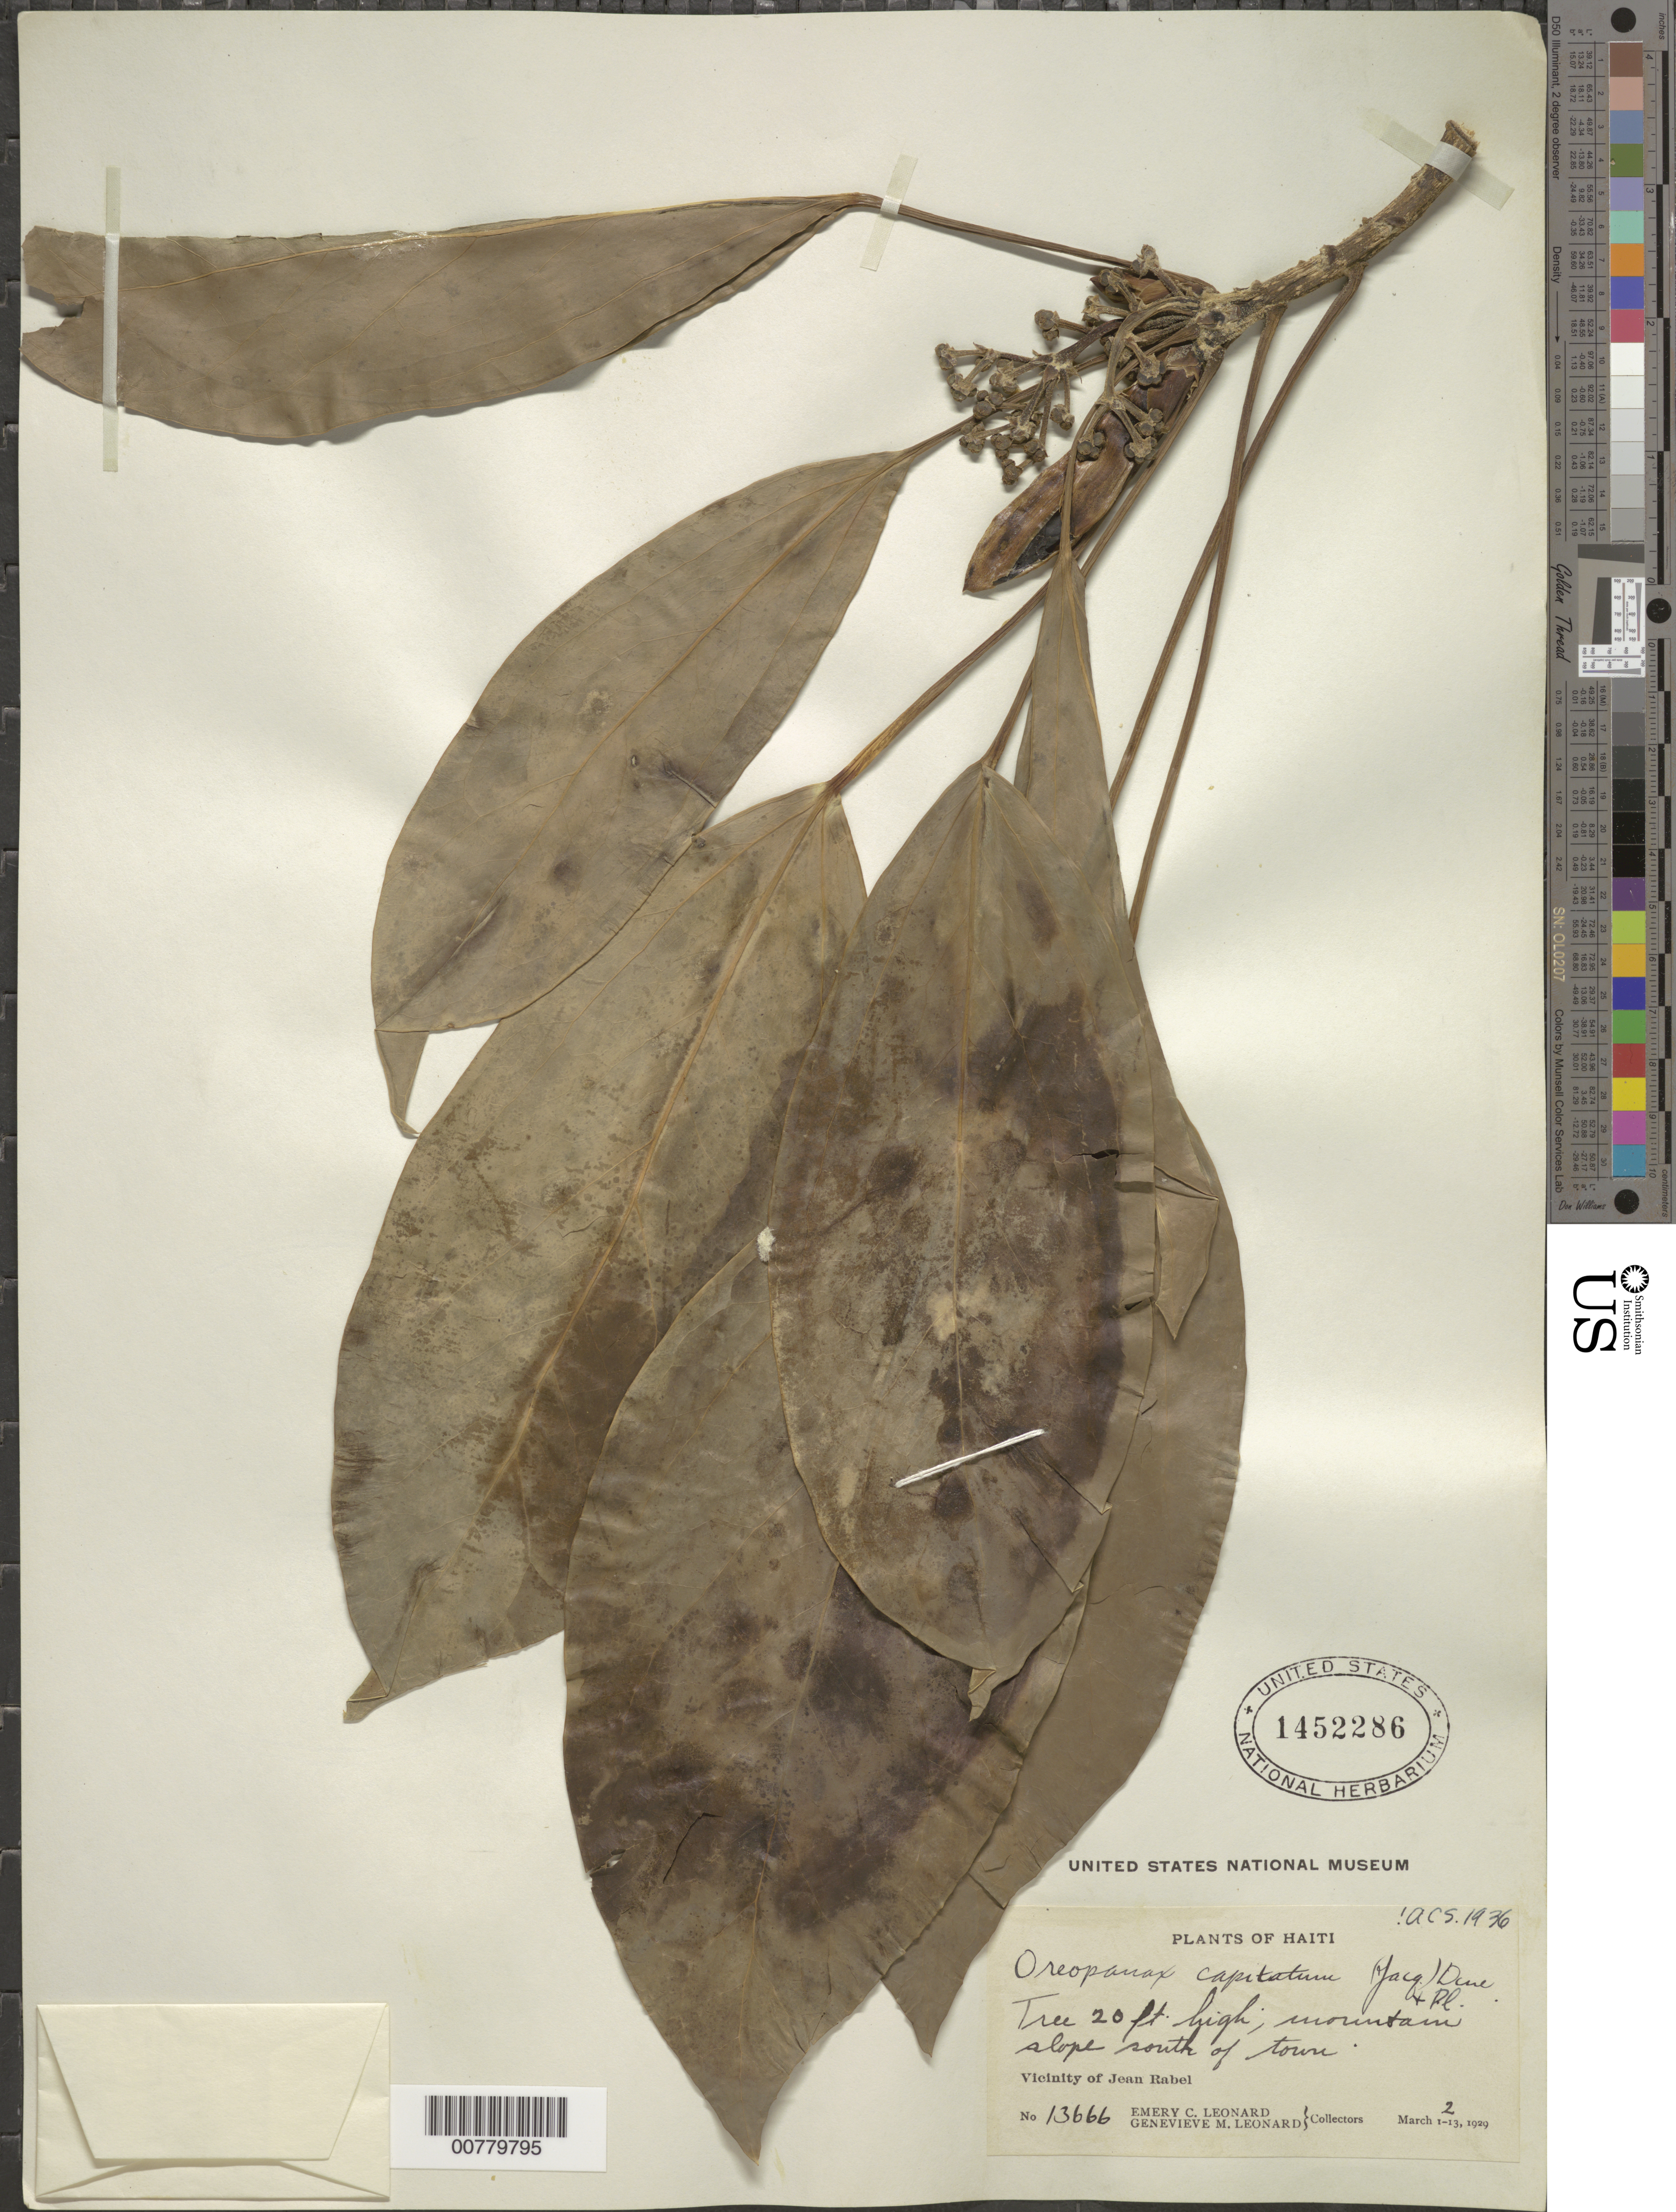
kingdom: Plantae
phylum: Tracheophyta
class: Magnoliopsida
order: Apiales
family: Araliaceae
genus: Oreopanax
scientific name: Oreopanax capitatus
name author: (Jacq.) Decne. & Planch.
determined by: Smith, A. C.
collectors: E. C. Leonard & G. M. Leonard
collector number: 13666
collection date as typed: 02 Mar 1929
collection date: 1929-03-02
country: Haiti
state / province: Nord-Ouest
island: Hispaniola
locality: Vicinity of Jean Rabel, south of town.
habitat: Mountain slope.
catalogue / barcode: US 1452286